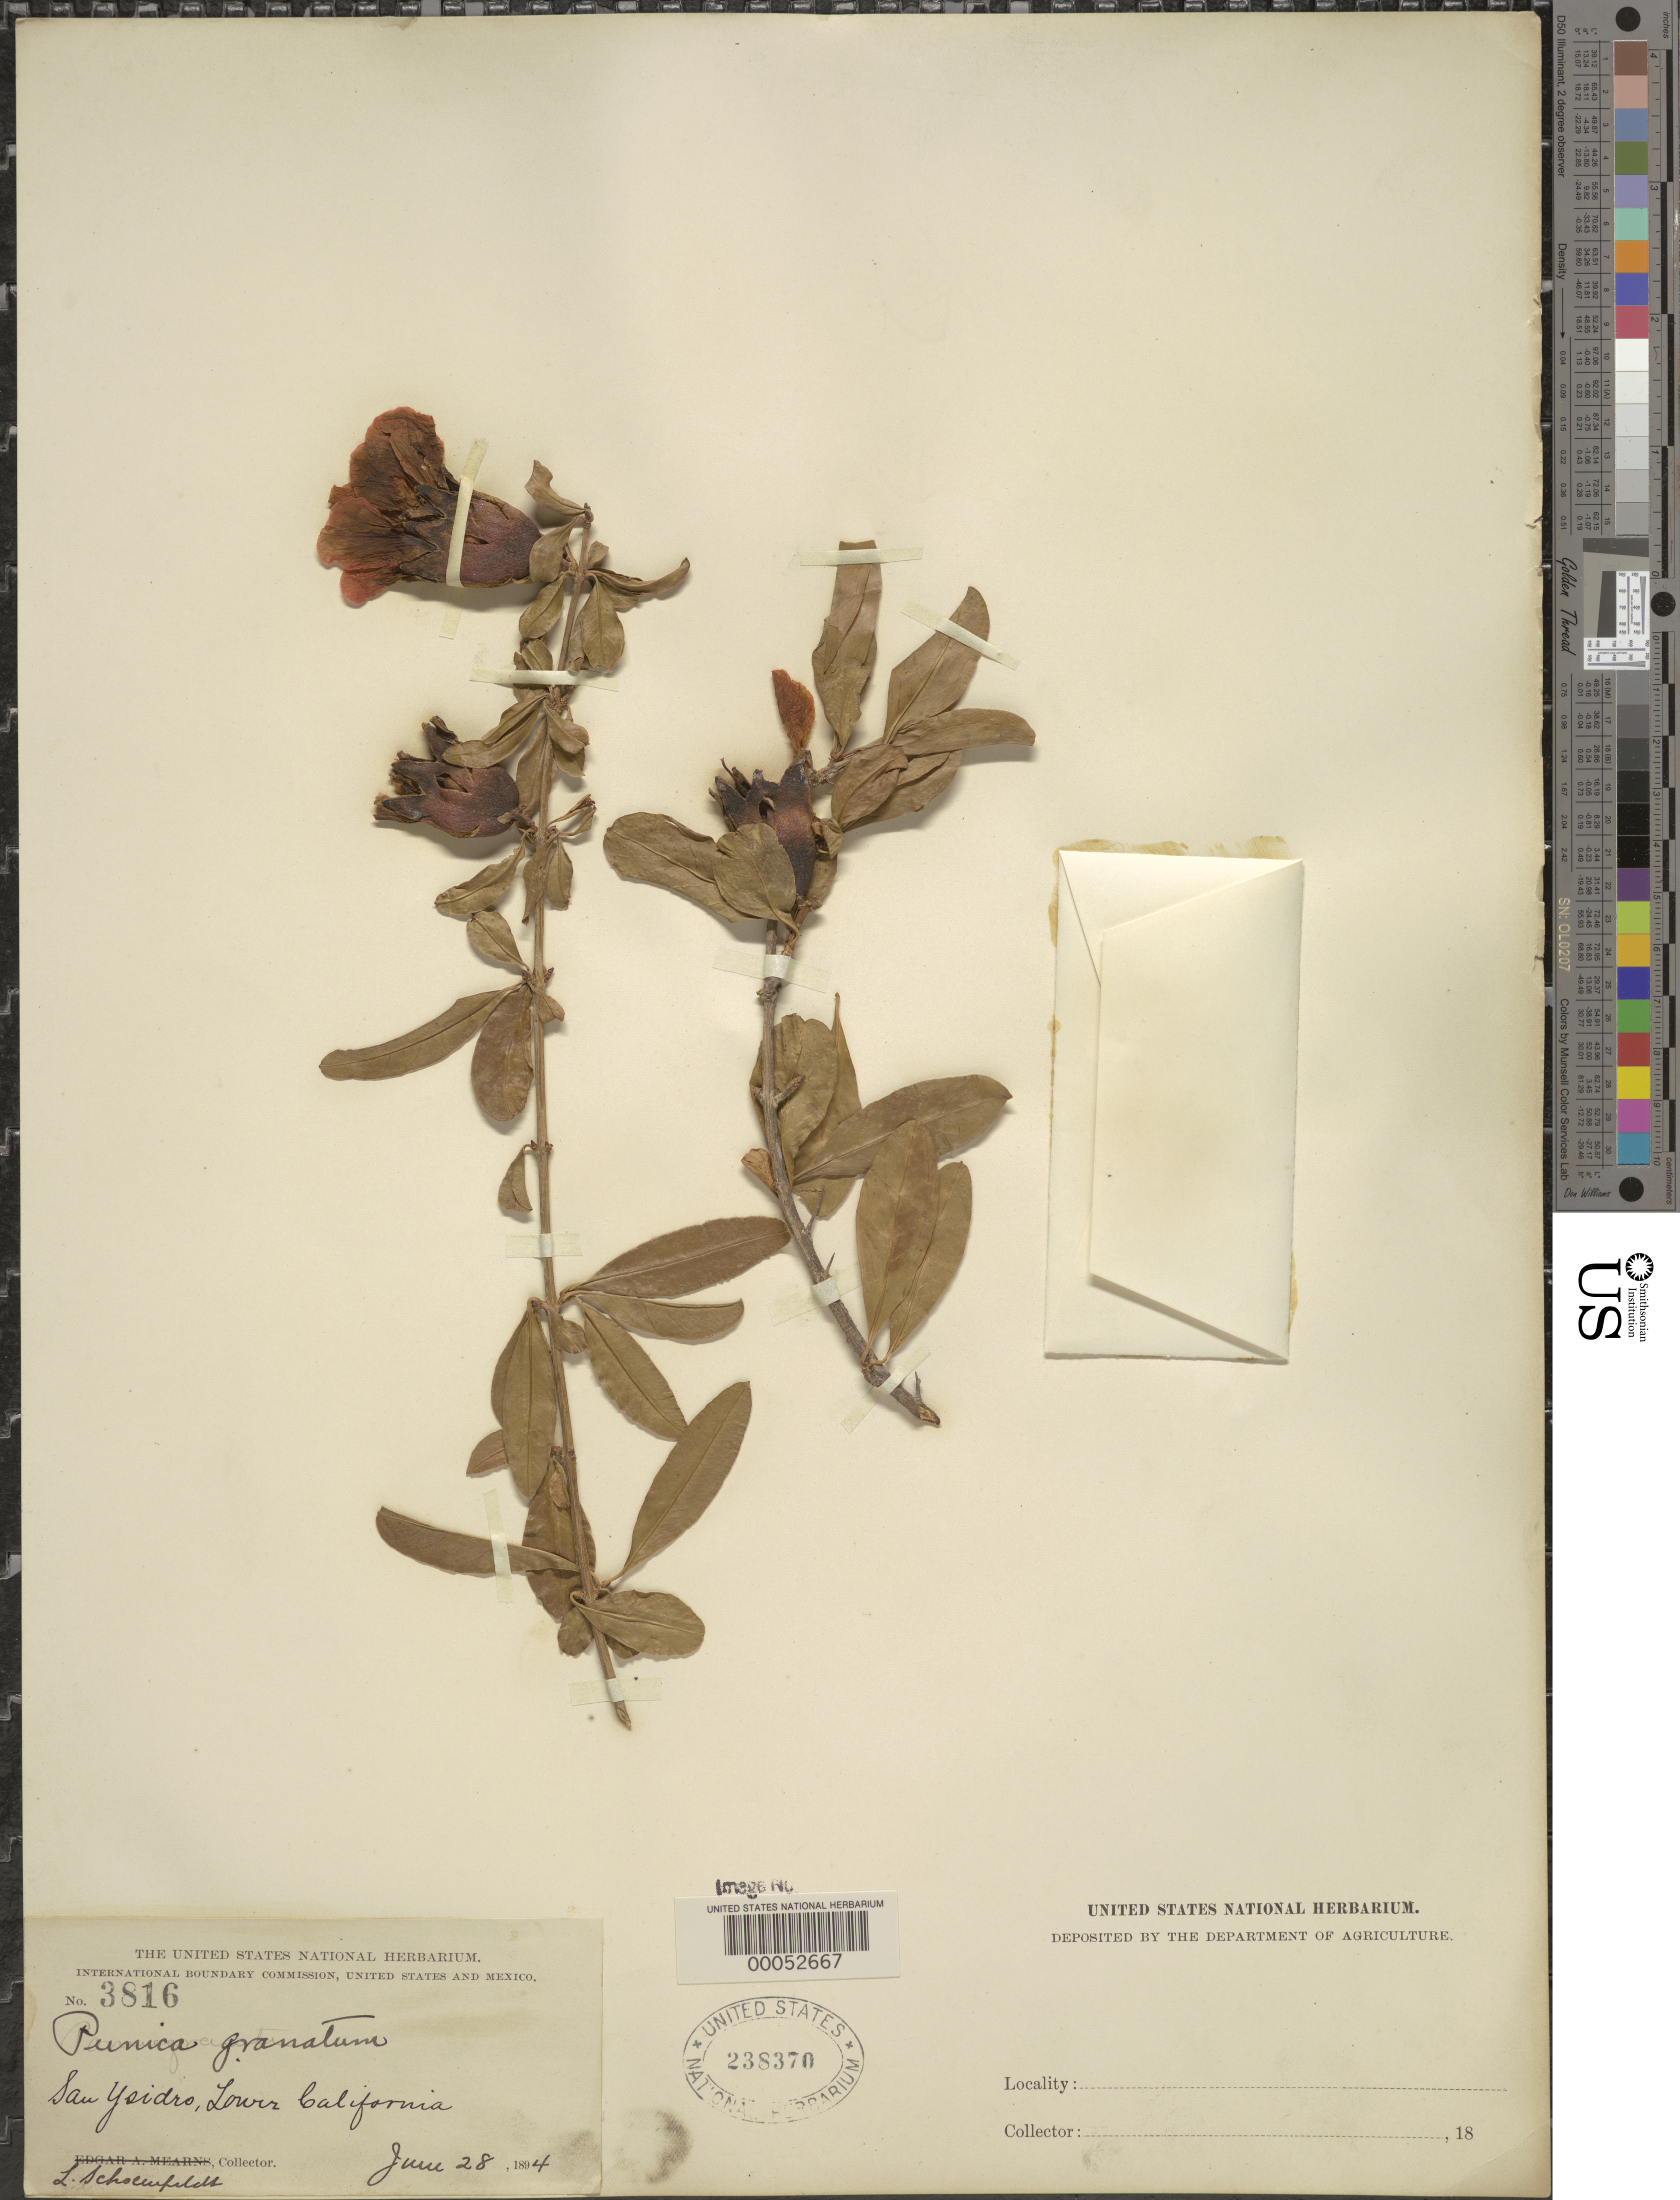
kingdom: Plantae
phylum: Tracheophyta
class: Magnoliopsida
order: Myrtales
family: Lythraceae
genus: Punica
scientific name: Punica granatum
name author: L.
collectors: L. Schoenefeldt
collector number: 3816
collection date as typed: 28 Jun 1894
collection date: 1894-06-28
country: United States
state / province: California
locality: San ysidro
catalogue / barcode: US 238370